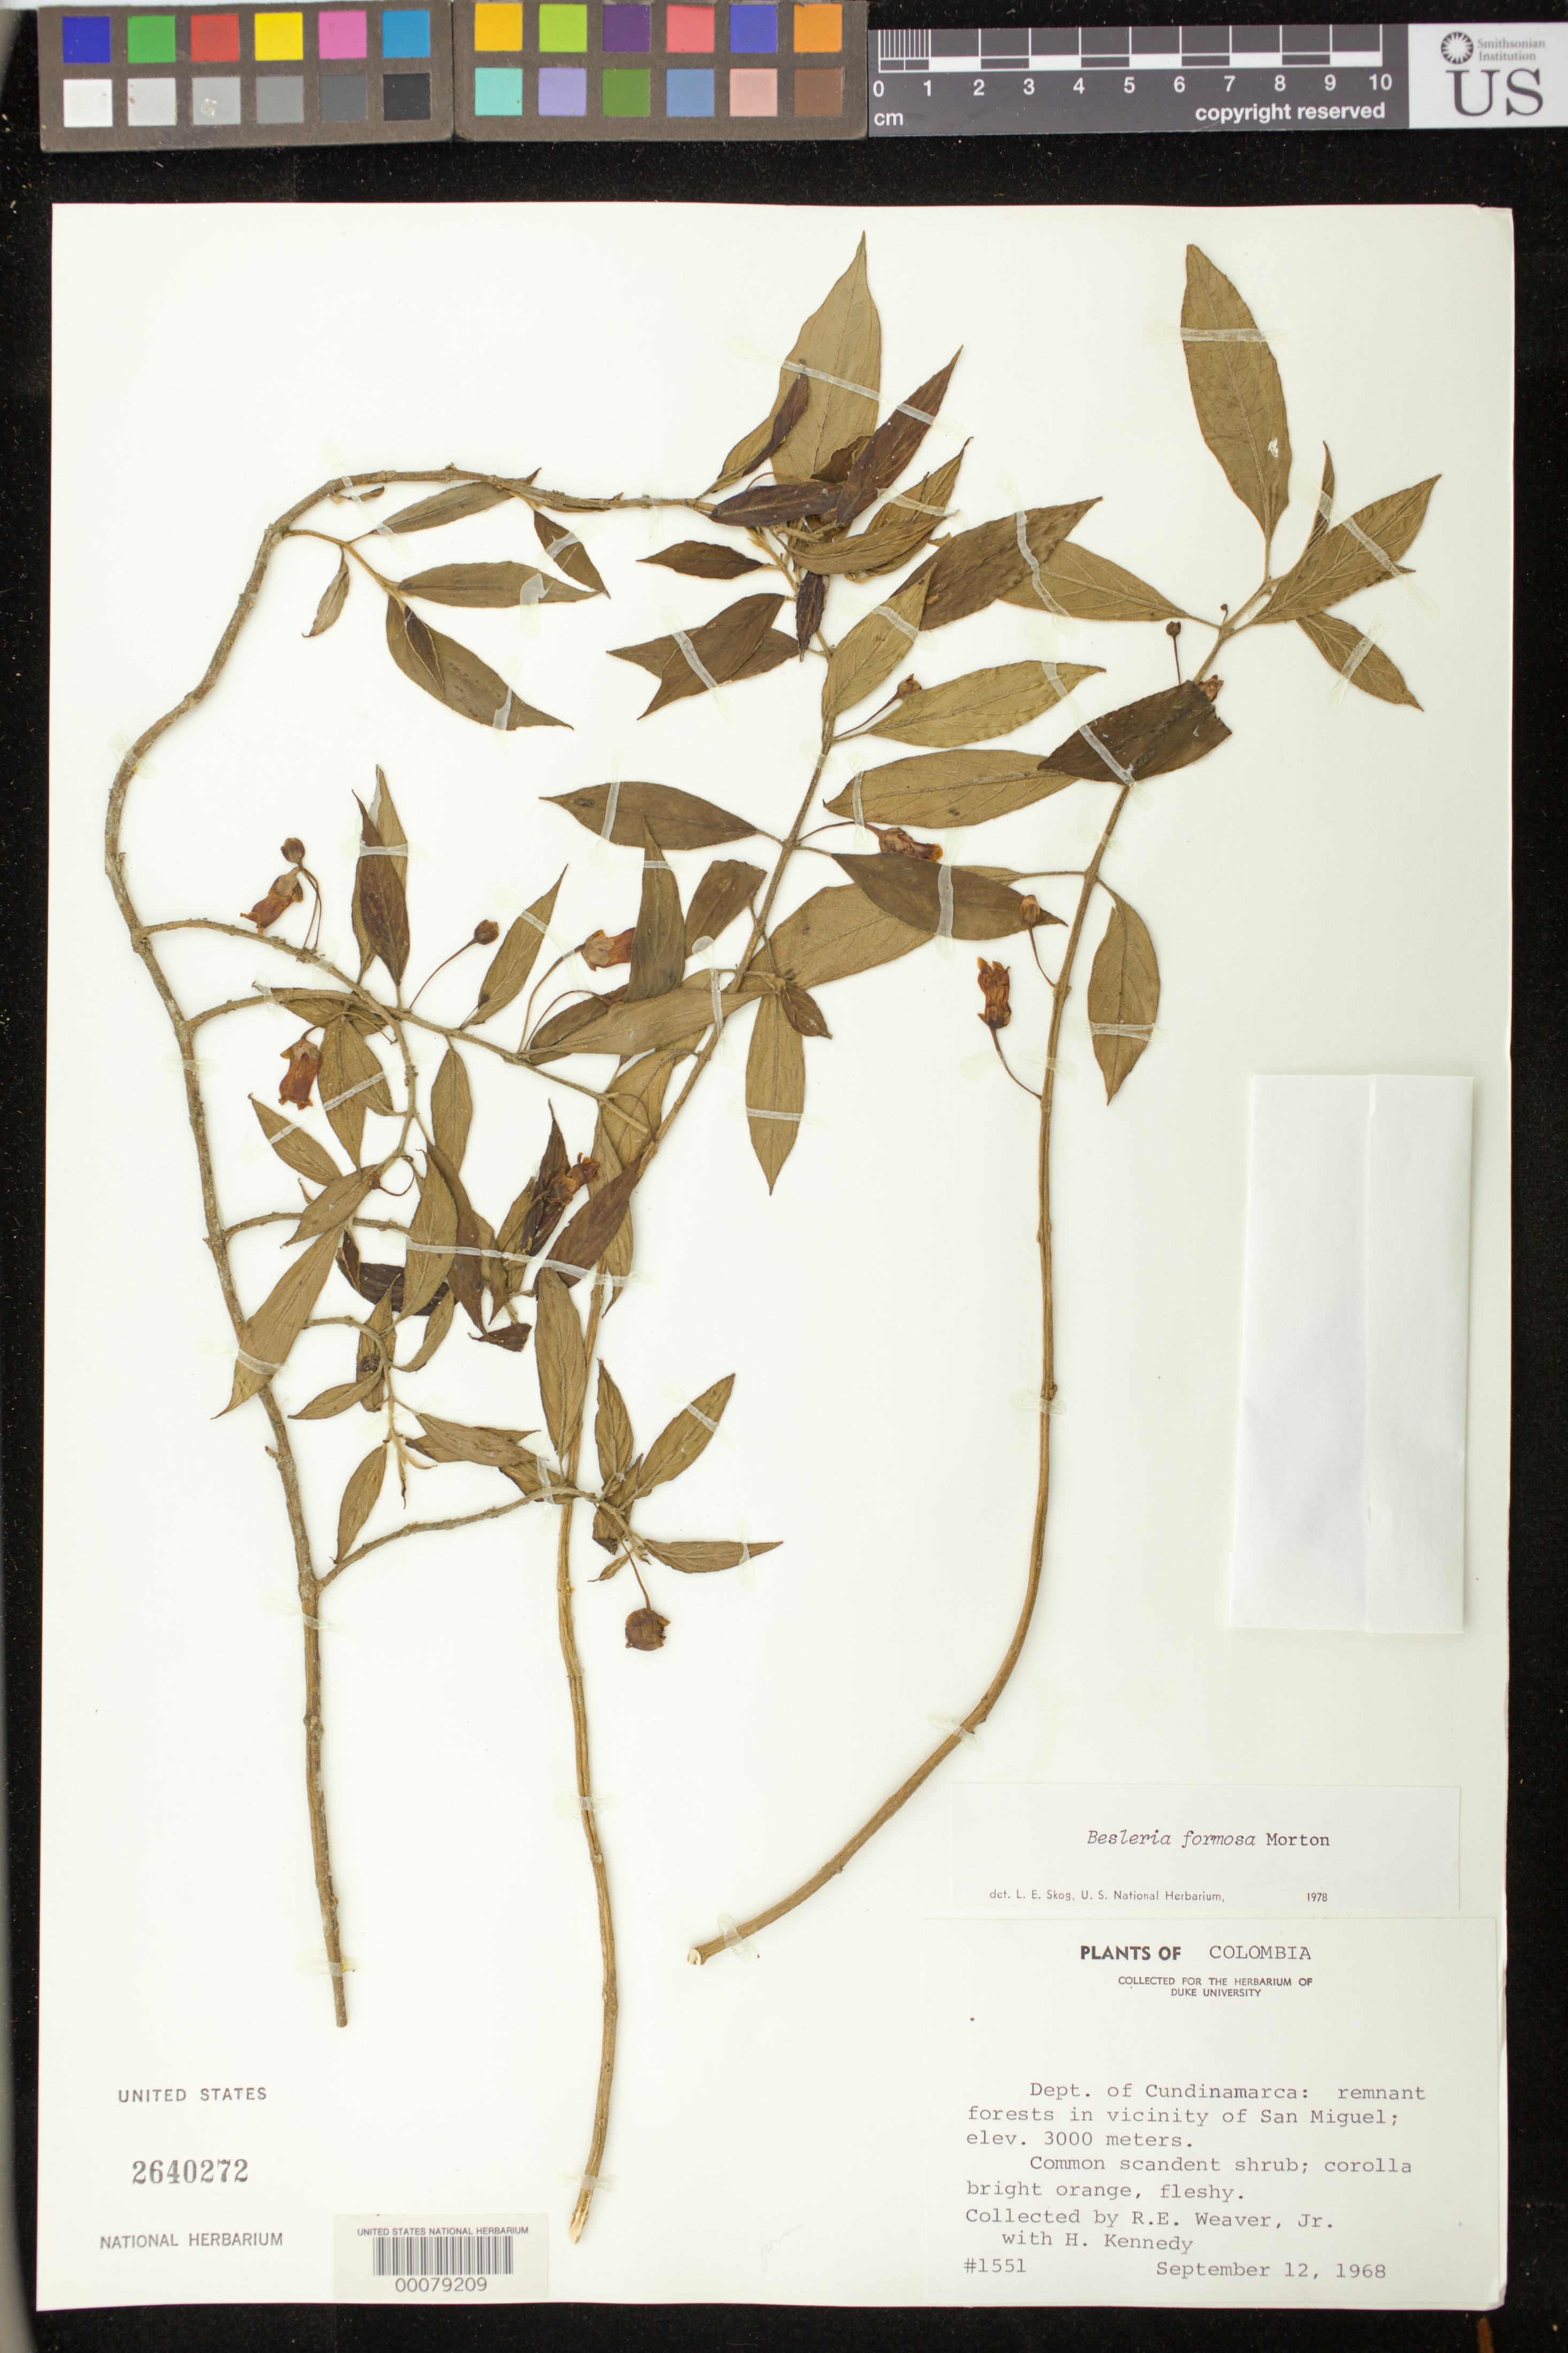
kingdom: Plantae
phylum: Tracheophyta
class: Magnoliopsida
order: Lamiales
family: Gesneriaceae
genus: Besleria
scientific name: Besleria amabilis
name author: C.V. Morton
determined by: Skog, Laurence E.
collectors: R. Weaver Jr. & H. Kennedy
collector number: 1551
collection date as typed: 12 Sep 1968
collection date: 1968-09-12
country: Colombia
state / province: Cundinamarca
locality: Vicinity of San Miguel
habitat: Remnant forests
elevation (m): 3000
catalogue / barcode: US 2640272